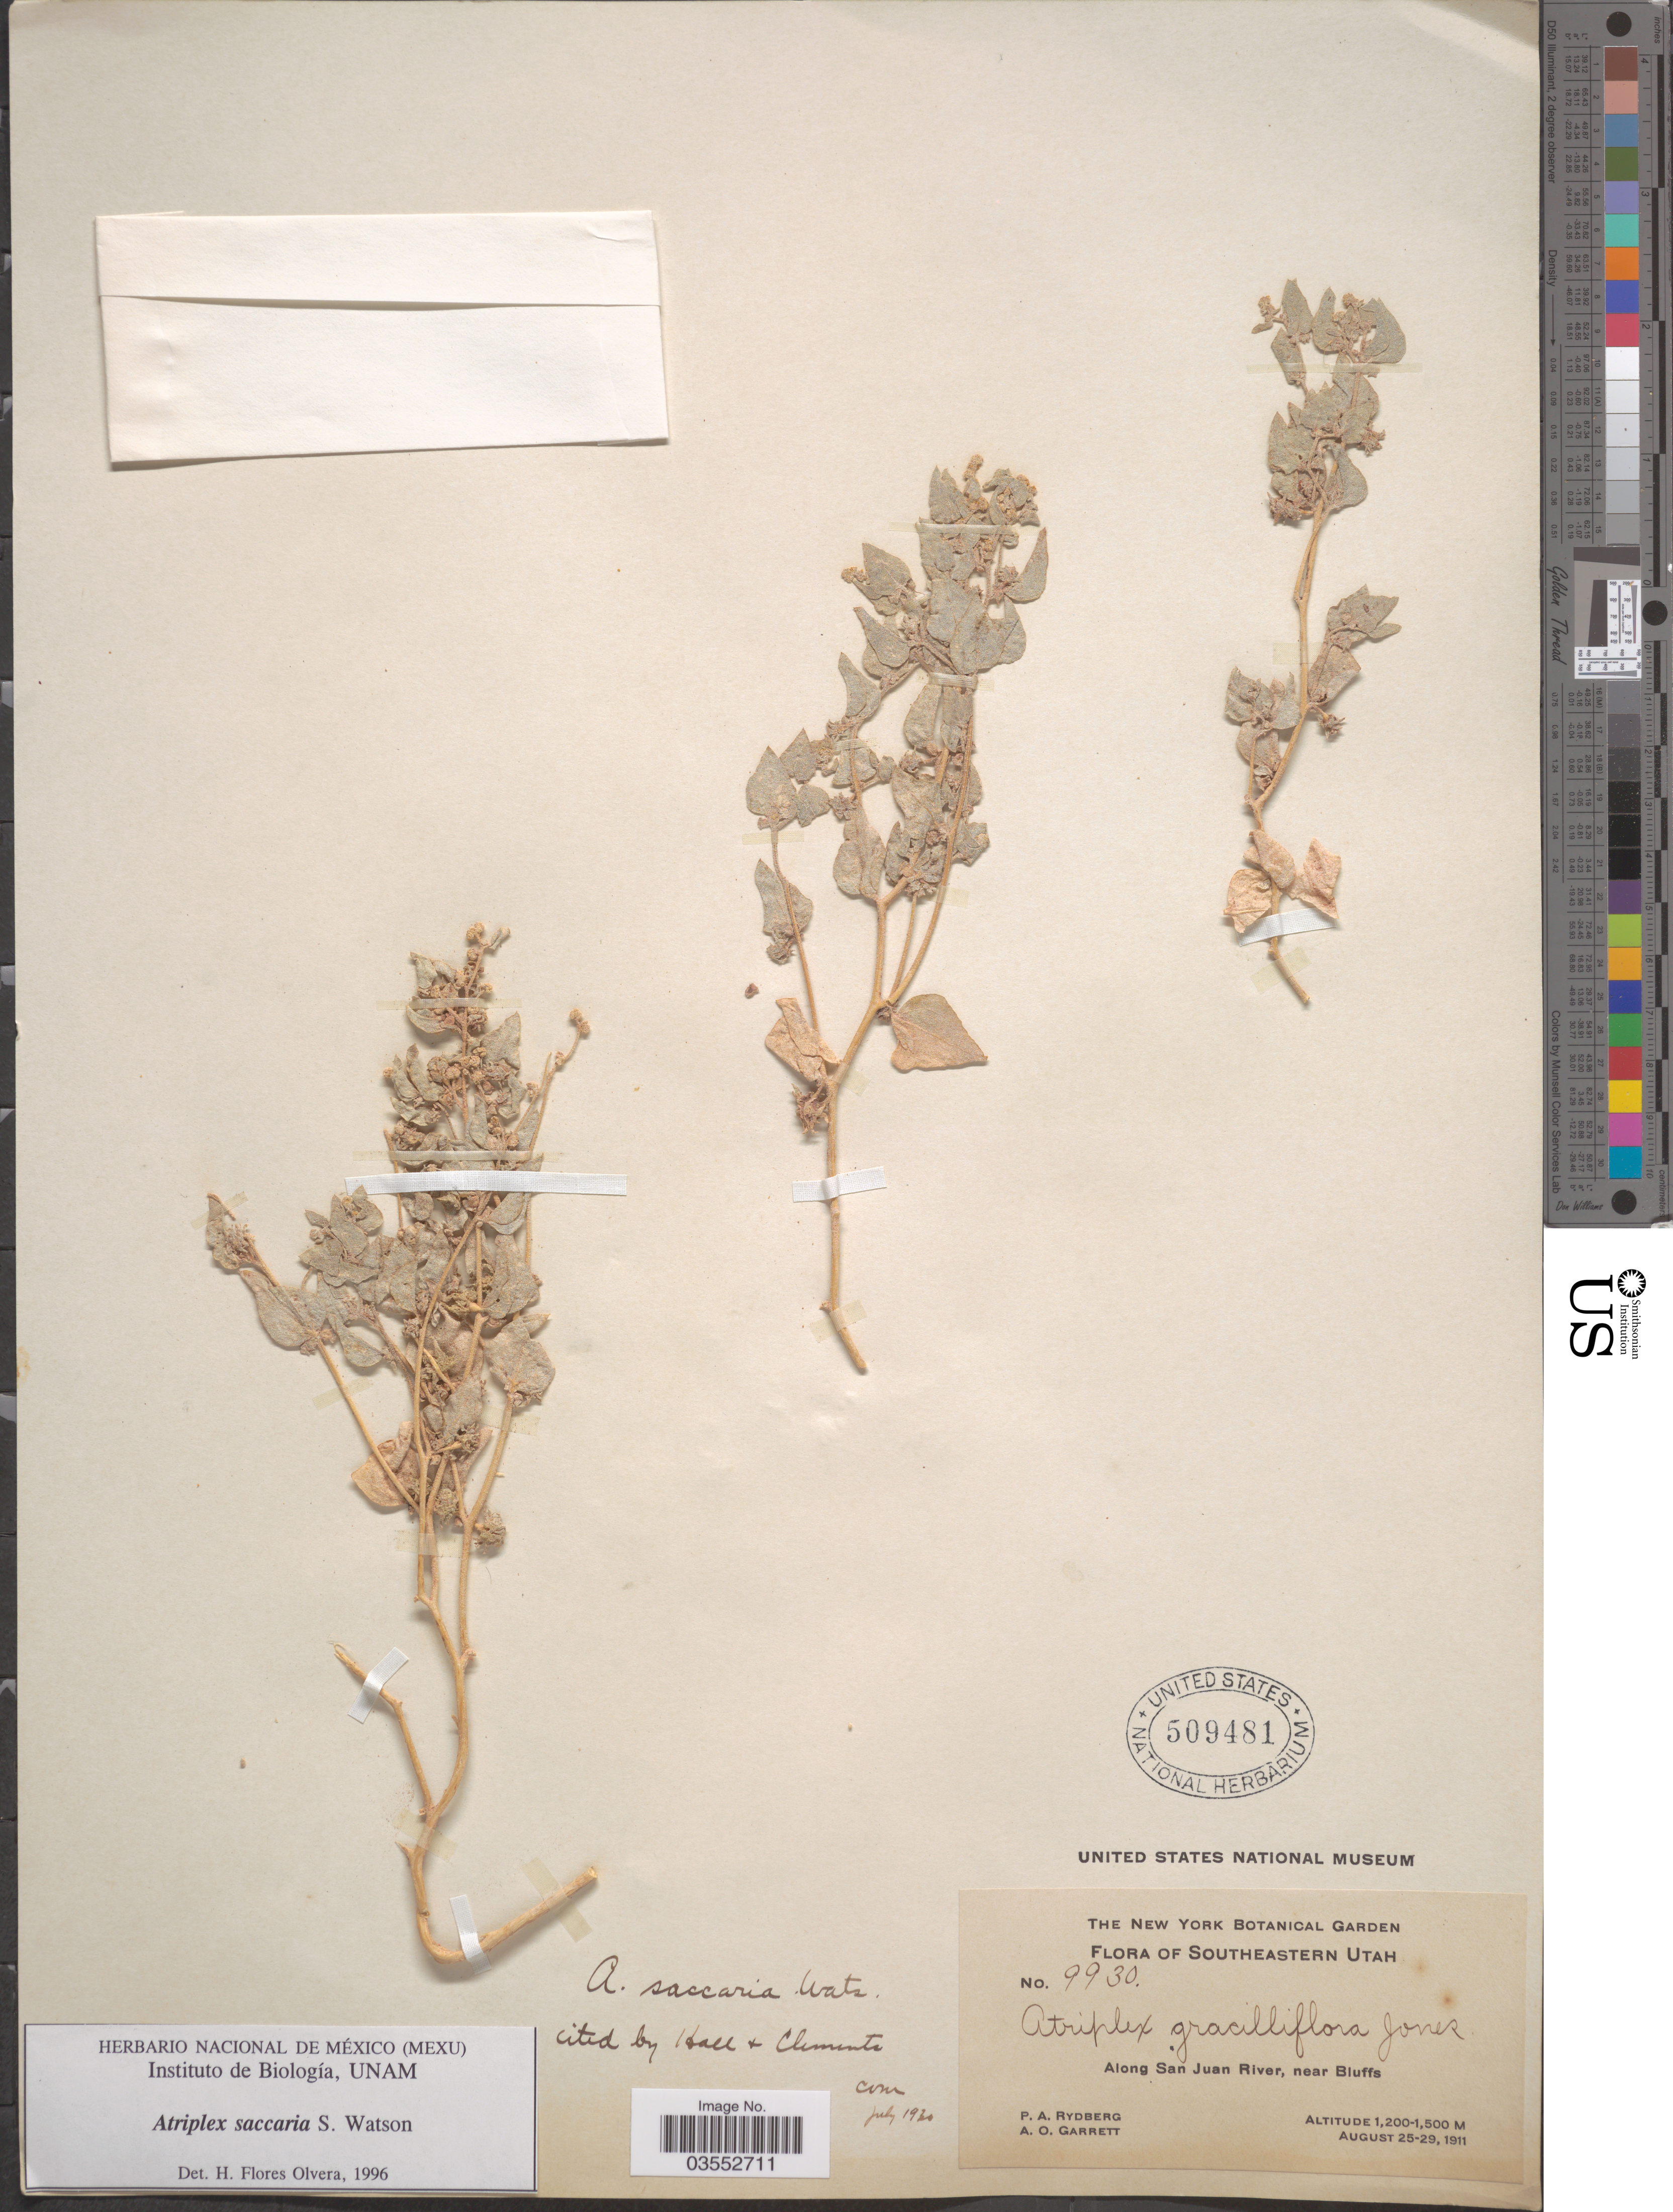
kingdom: Plantae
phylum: Tracheophyta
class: Magnoliopsida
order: Caryophyllales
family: Amaranthaceae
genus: Atriplex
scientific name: Atriplex saccaria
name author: S. Watson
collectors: P. A. Rydberg & A. O. Garrett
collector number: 9930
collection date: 1911-08-25/1911-08-29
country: United States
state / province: Utah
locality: Southeastern Utah. Along San Juan River, near Bluffs.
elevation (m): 1200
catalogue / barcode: US 509481